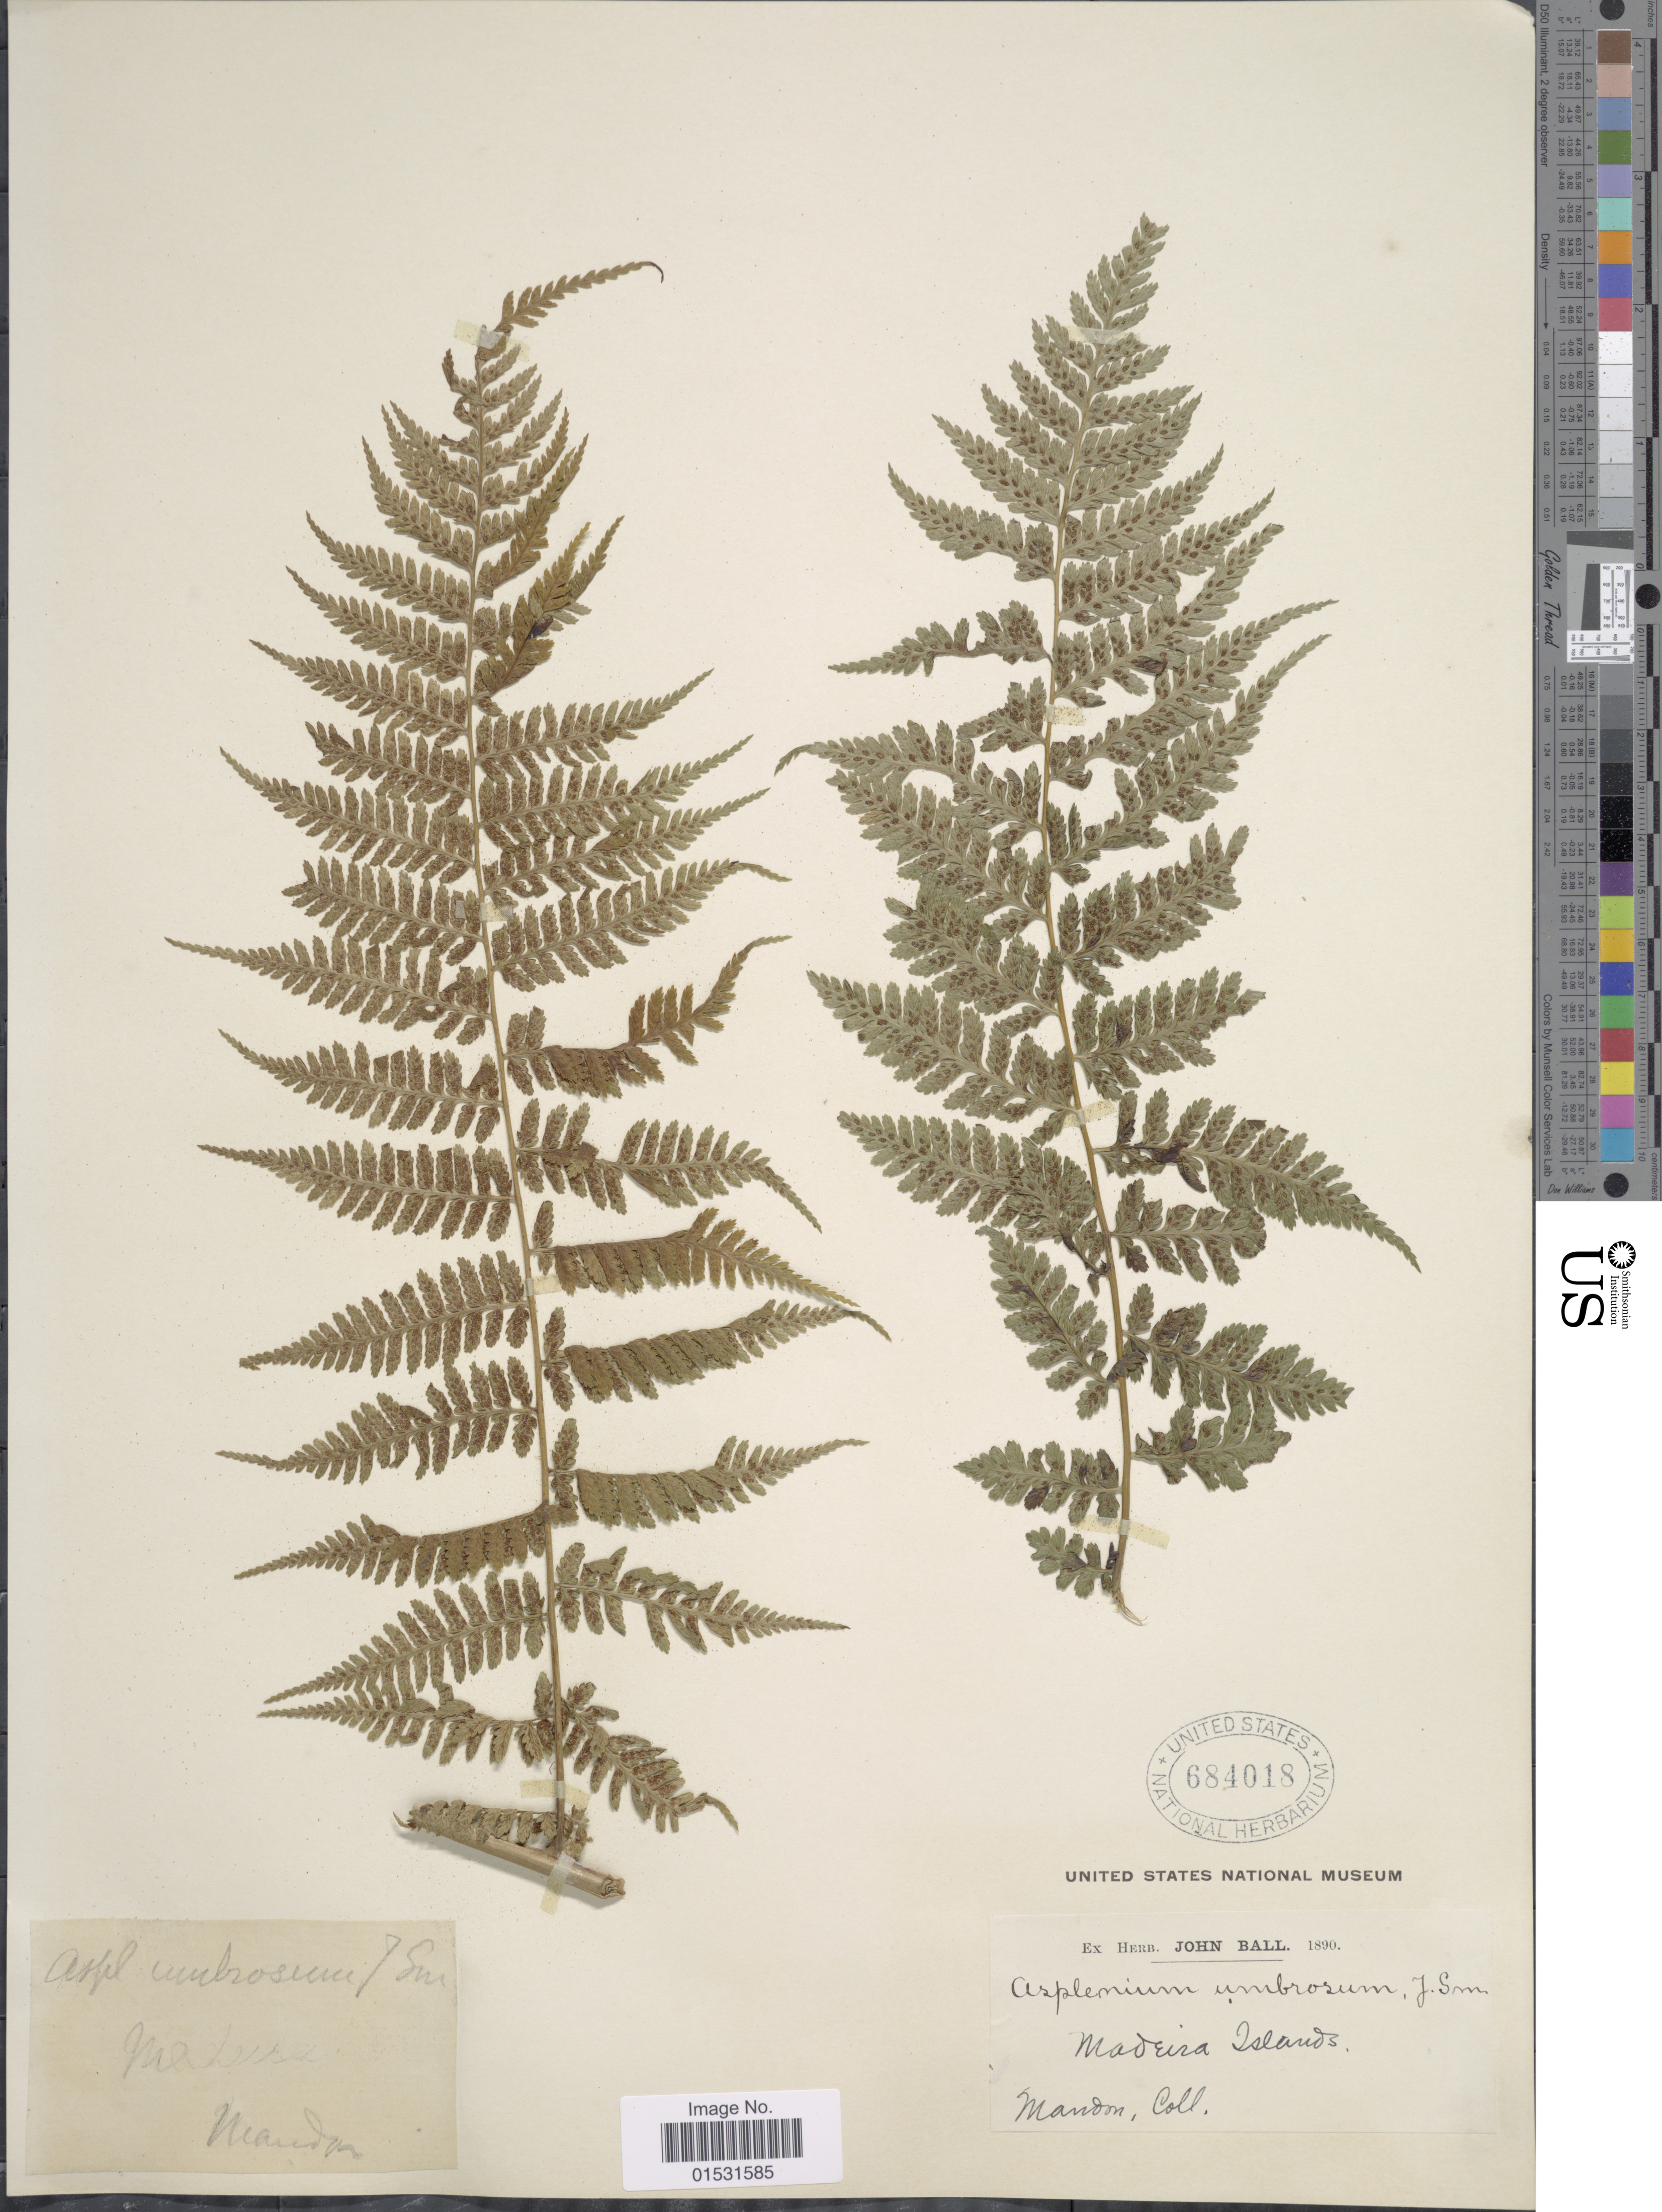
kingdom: Plantae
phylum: Tracheophyta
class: Polypodiopsida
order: Polypodiales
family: Athyriaceae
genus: Athyrium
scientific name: Athyrium umbrosum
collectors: Mandon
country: Portugal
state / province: Madeira (Aut. Reg.)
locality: Madeira Islands.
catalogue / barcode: US 684018